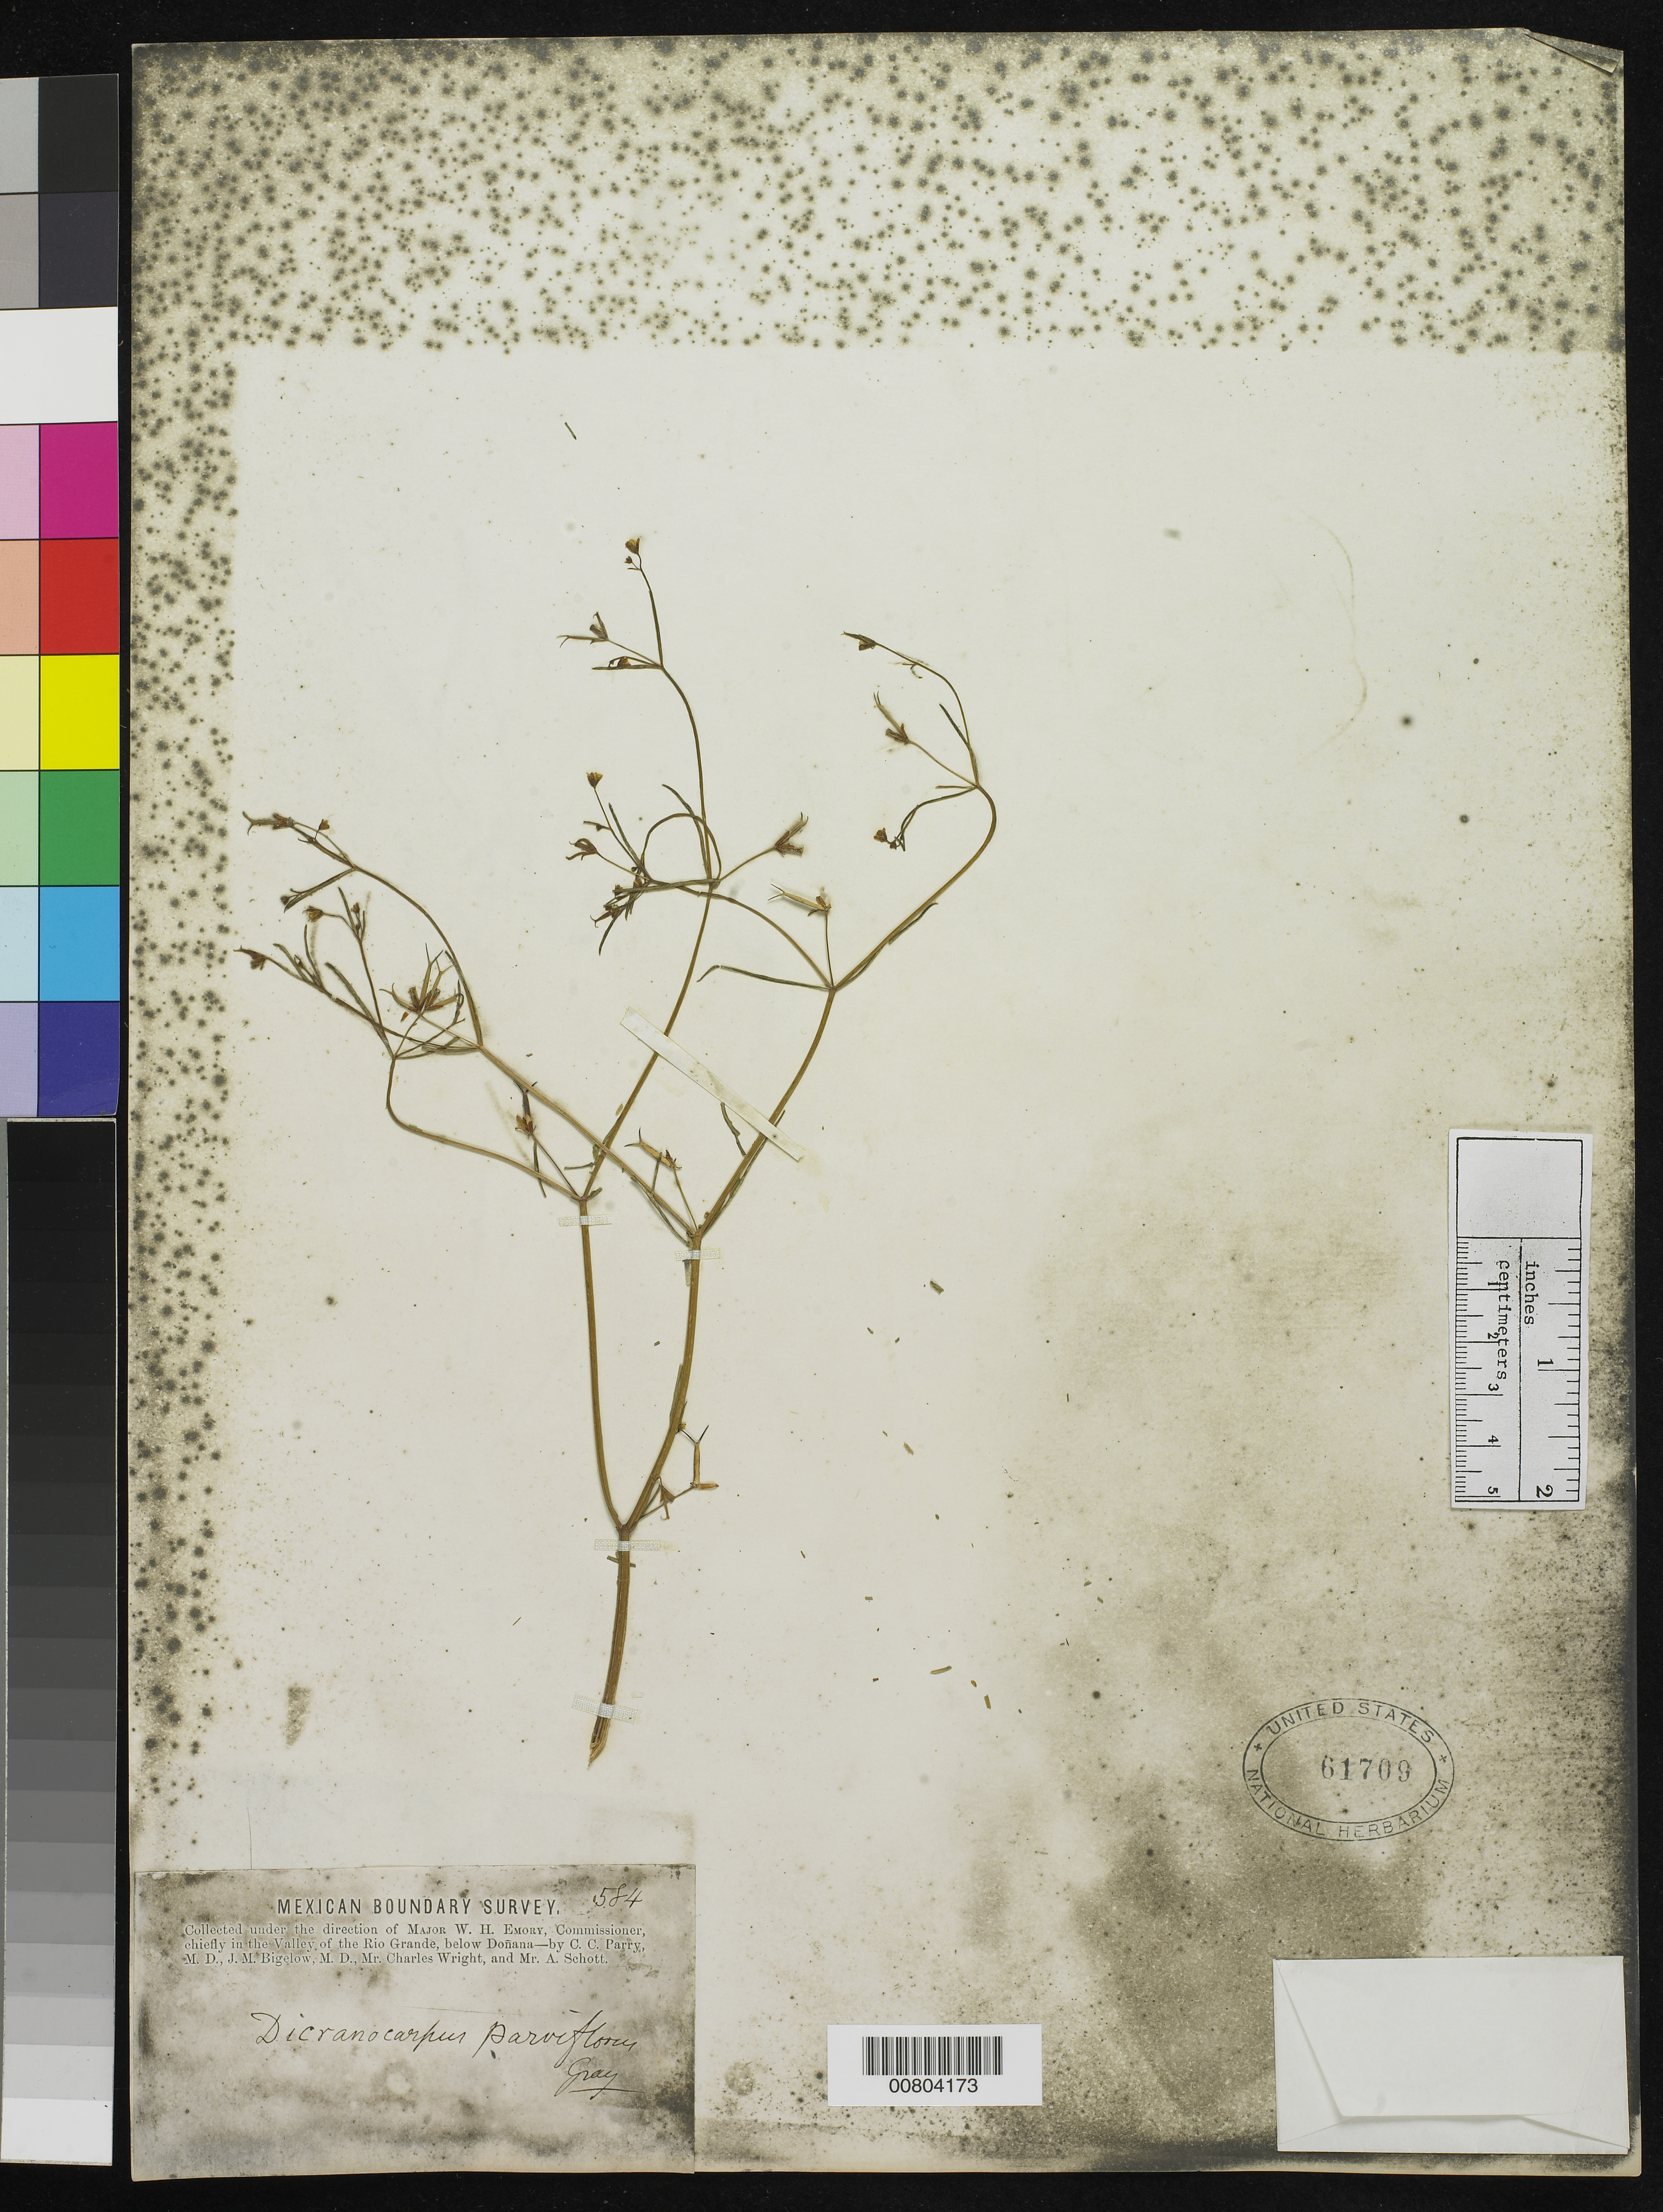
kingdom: Plantae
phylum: Tracheophyta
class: Magnoliopsida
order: Asterales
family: Asteraceae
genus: Dicranocarpus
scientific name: Dicranocarpus parviflorus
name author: A. Gray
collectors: C. C. Parry, J. M. Bigelow, C. Wright & A. C. V. Schott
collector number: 584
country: United States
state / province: New Mexico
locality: Valley of the Rio Grande, below Doñana, New Mexico.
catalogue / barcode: US 61709